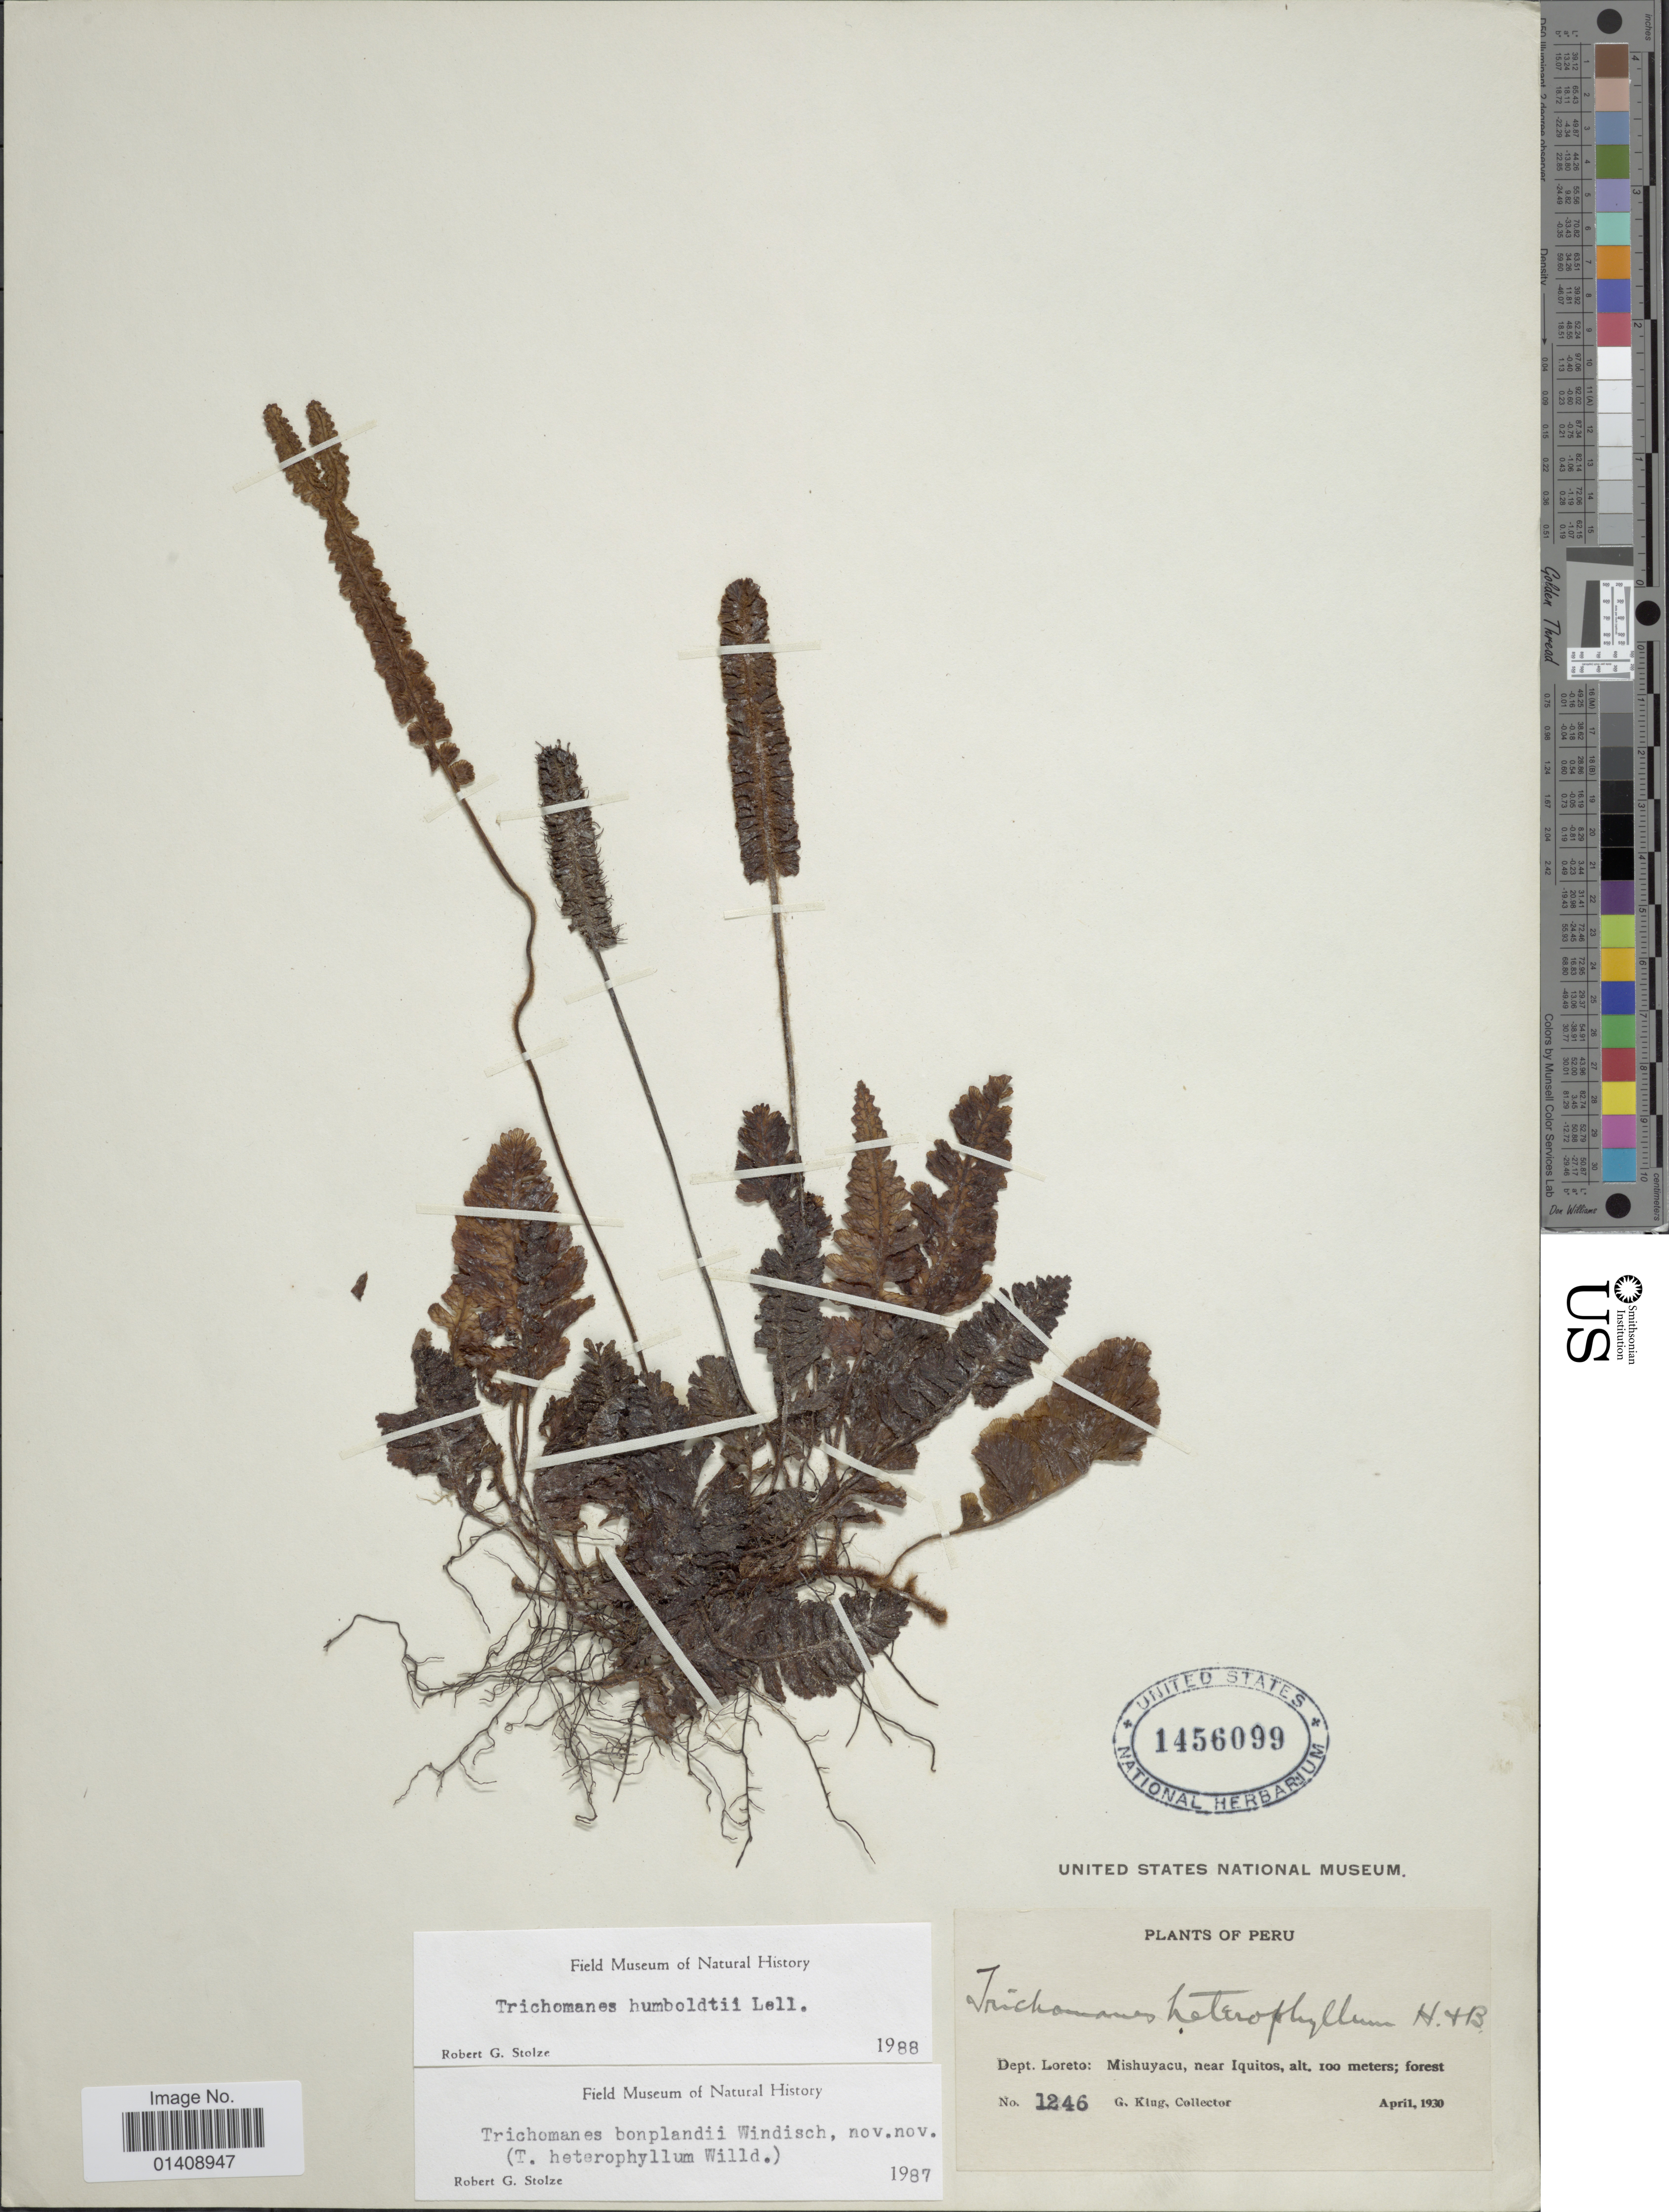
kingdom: Plantae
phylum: Tracheophyta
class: Polypodiopsida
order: Hymenophyllales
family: Hymenophyllaceae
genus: Trichomanes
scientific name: Trichomanes humboldtii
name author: (Bosch) Lellinger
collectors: G. King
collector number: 1246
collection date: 1930-04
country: Peru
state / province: Loreto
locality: Mishuyacu, near Iquitos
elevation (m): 100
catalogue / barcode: US 1456099